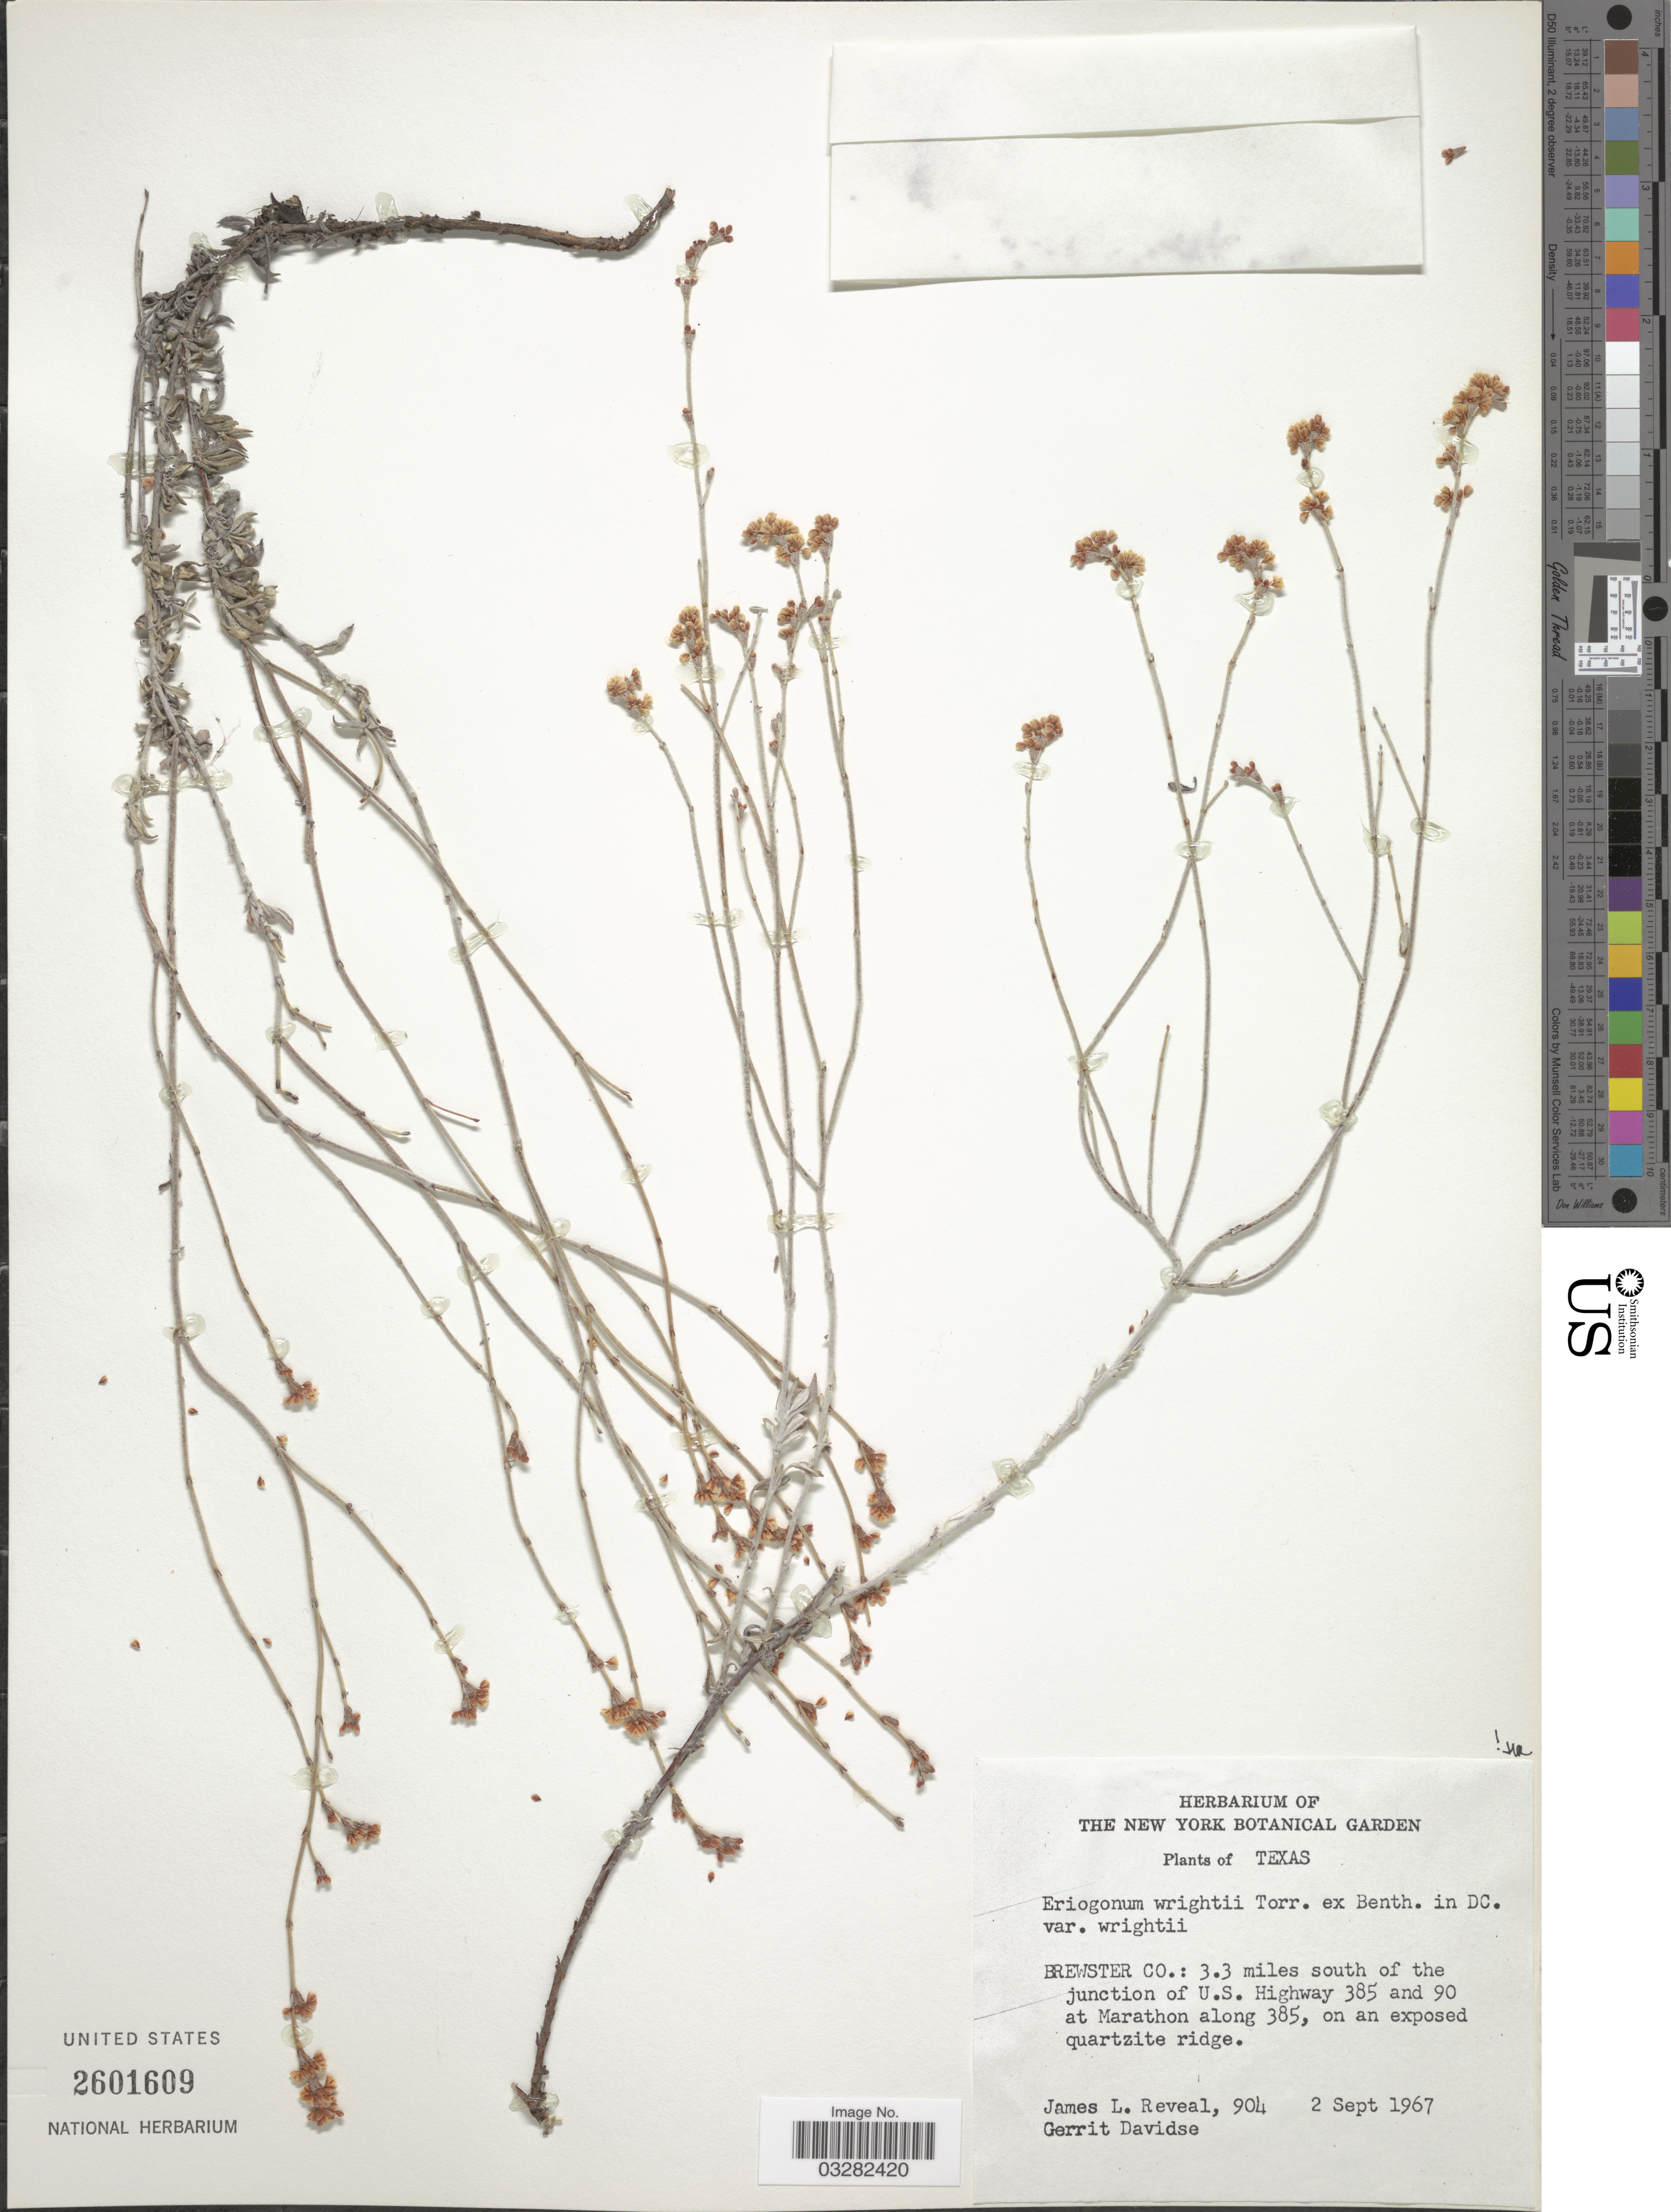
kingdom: Plantae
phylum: Tracheophyta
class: Magnoliopsida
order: Caryophyllales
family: Polygonaceae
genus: Eriogonum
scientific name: Eriogonum wrightii var. wrightii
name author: Torr. ex Benth.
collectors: J. L. Reveal & G. Davidse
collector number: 904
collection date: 1967-09-02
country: United States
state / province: Texas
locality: Brewster Co.: 3.3 miles south of the junction of U.S. Highway 385 and 90 at Marathon along 385.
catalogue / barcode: US 2601609